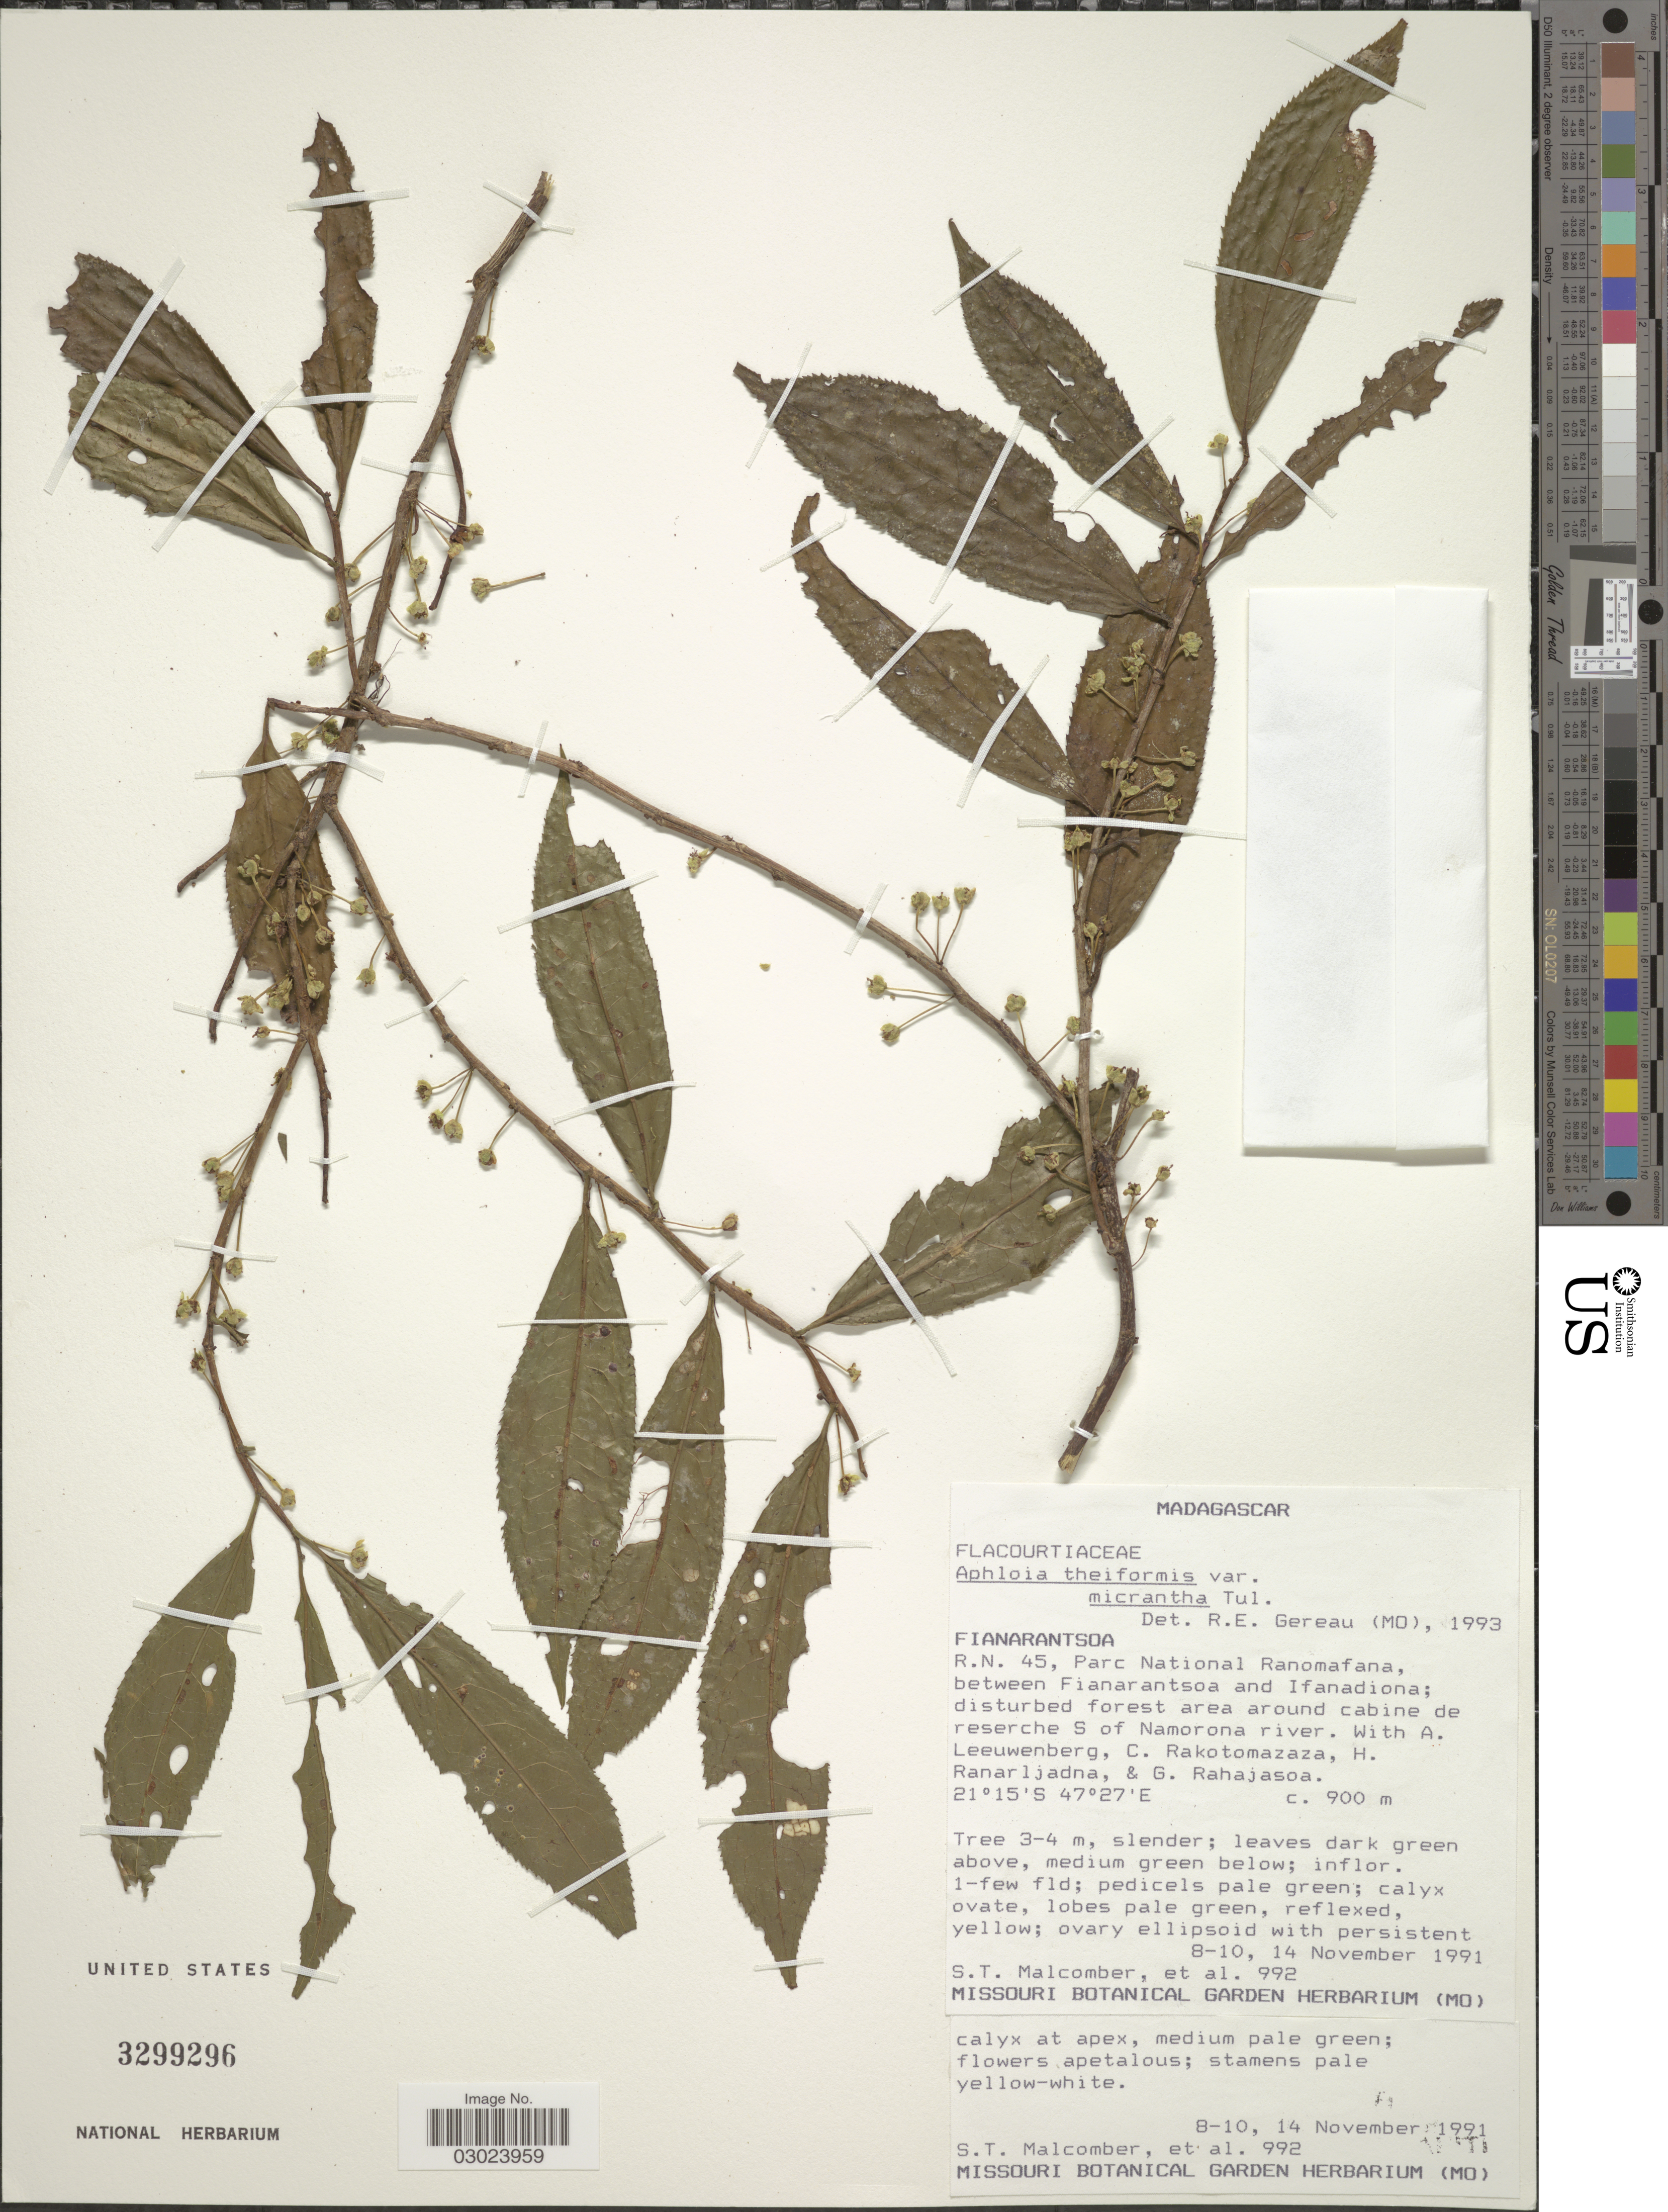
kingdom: Plantae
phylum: Tracheophyta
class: Magnoliopsida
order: Crossosomatales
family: Aphloiaceae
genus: Aphloia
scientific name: Aphloia theiformis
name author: (Vahl) Benn.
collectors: S. T. Malcomber, A. Leeuwenberg, C. Rakotomazaza, H. Ranarljadna & G. Rahajasoa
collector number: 992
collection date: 1991-11-08/1991-11-14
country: Madagascar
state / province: Vatovavy Fitovinany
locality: R.N. 45, Parc National Ranomafana, between Fianarantsoa and Ifanadiona; area around cabine de reserche S of Namorona river.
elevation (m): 900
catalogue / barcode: US 3299296